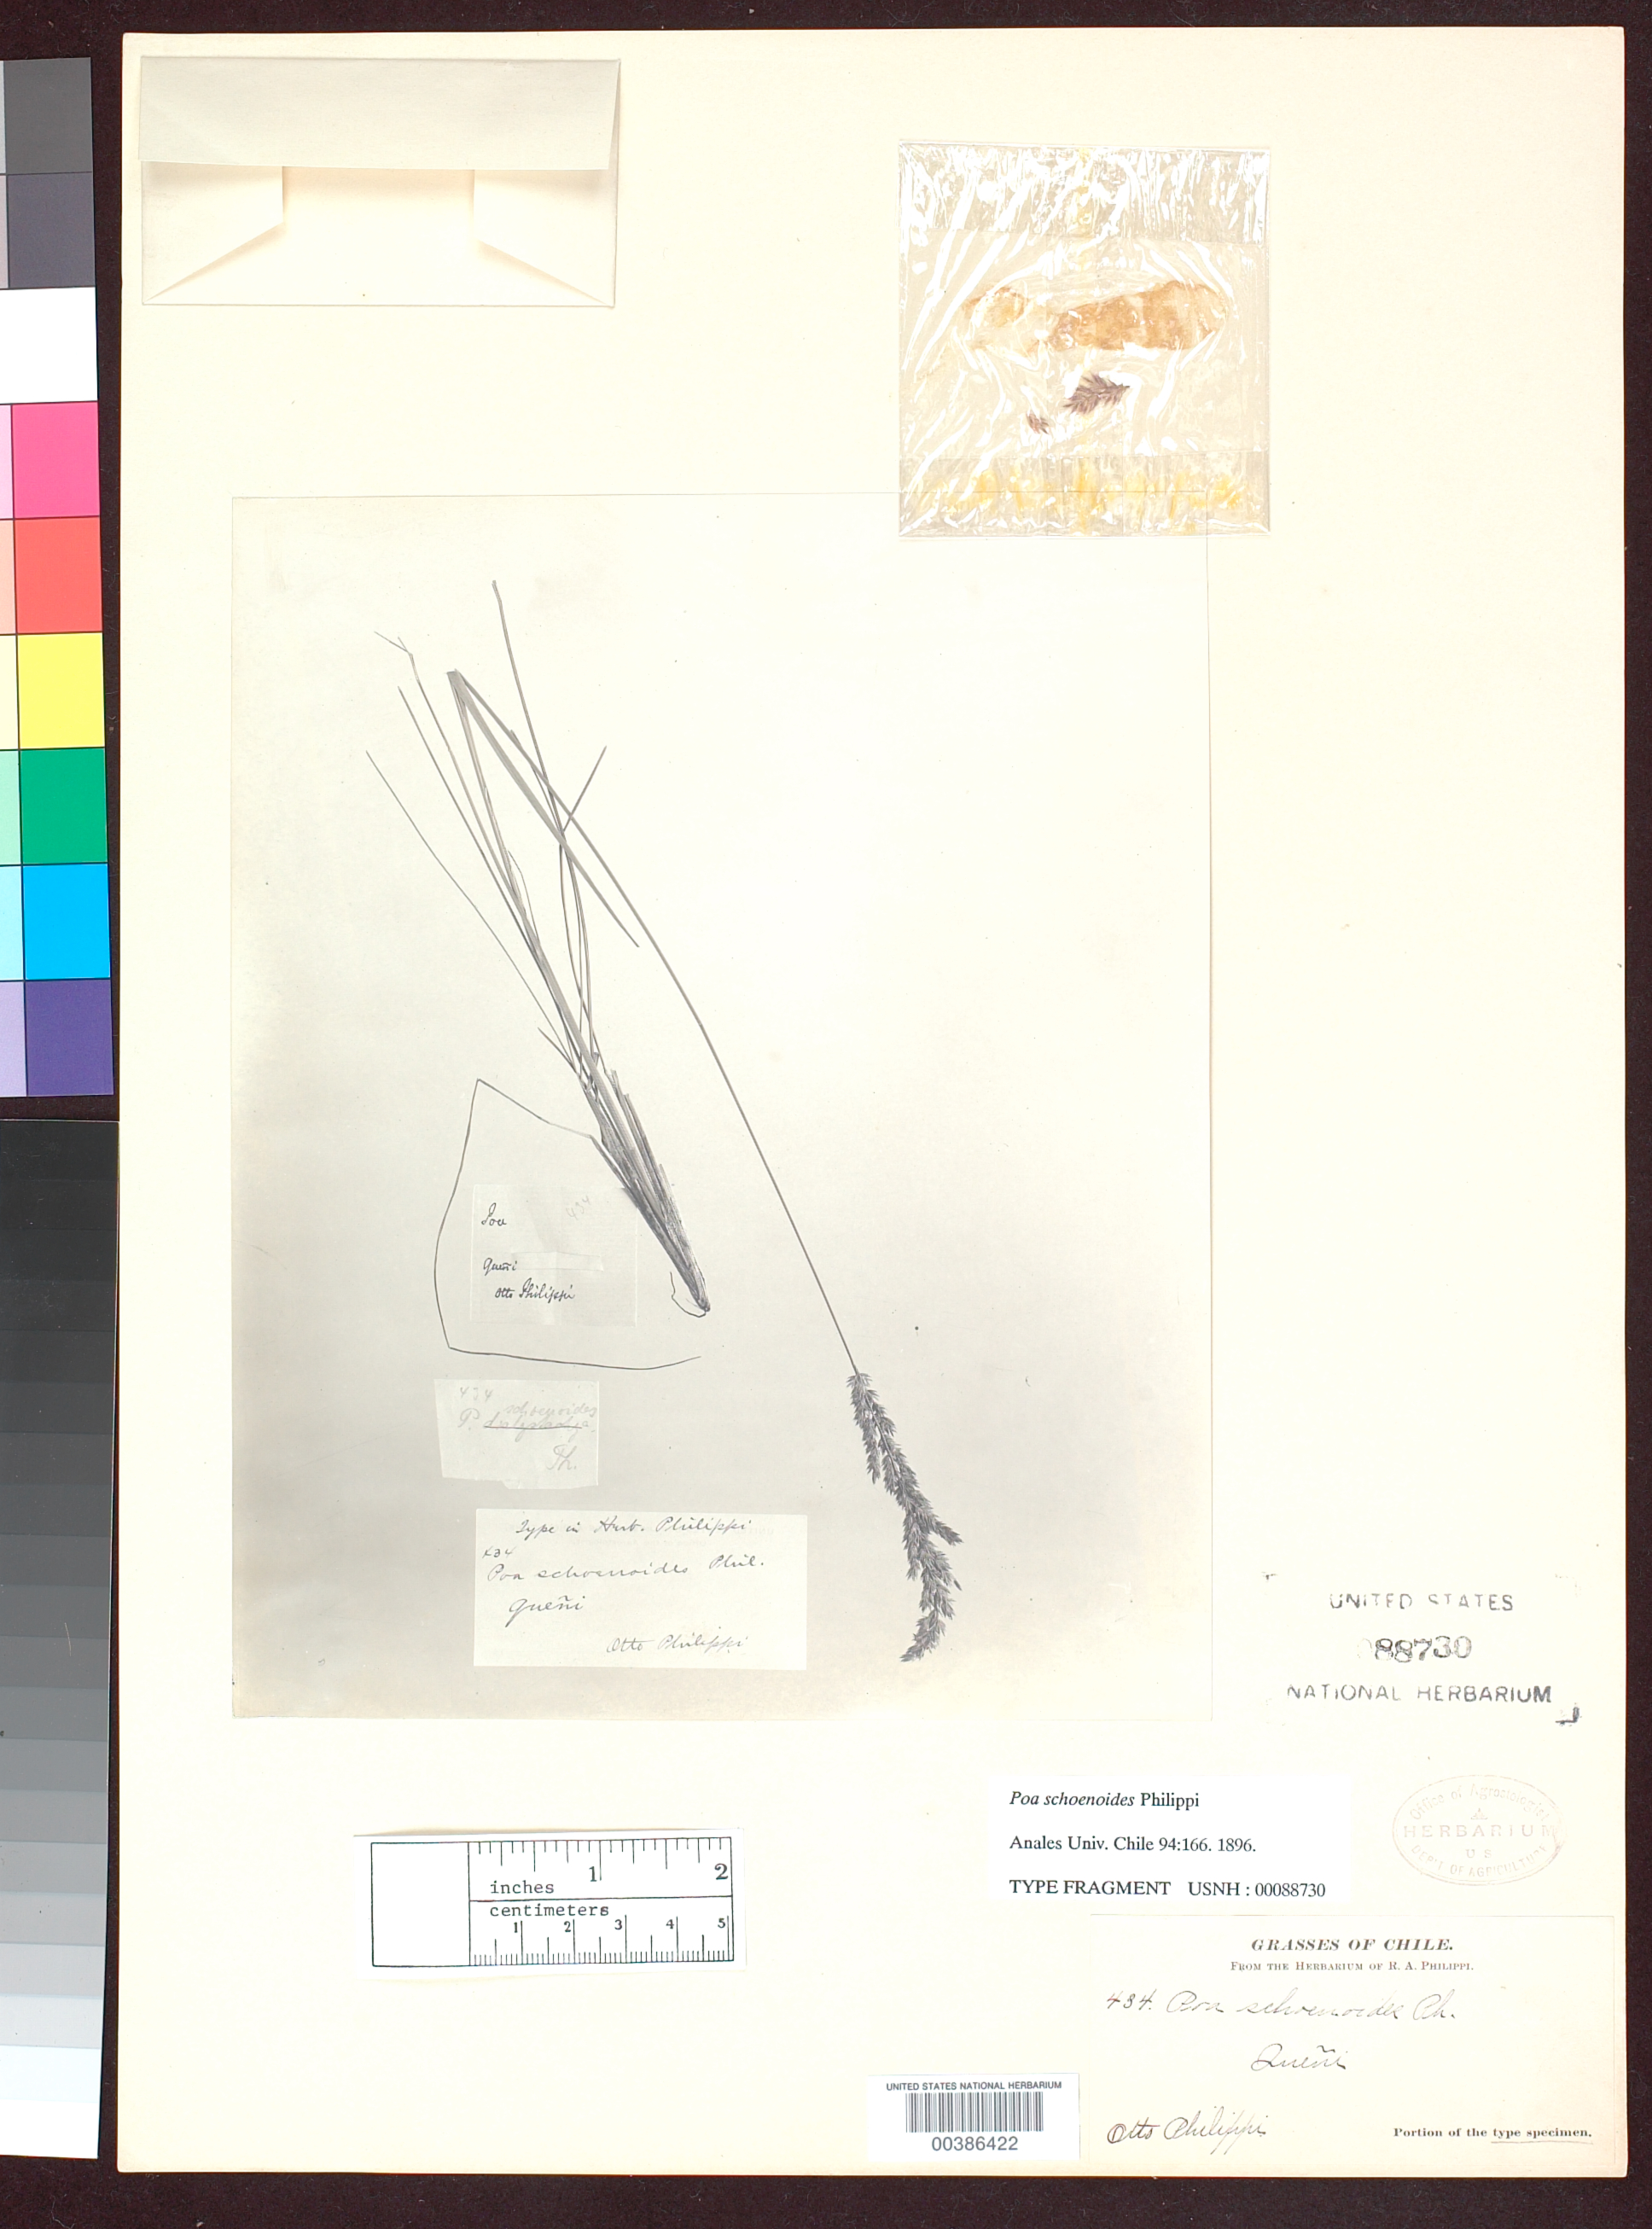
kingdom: Plantae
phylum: Tracheophyta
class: Liliopsida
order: Poales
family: Poaceae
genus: Poa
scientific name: Poa schoenoides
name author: Phil.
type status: Type Fragment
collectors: R. A. Philippi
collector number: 434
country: Chile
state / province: Los Ríos (XIV)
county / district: Valdivia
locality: Queni.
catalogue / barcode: US 88730